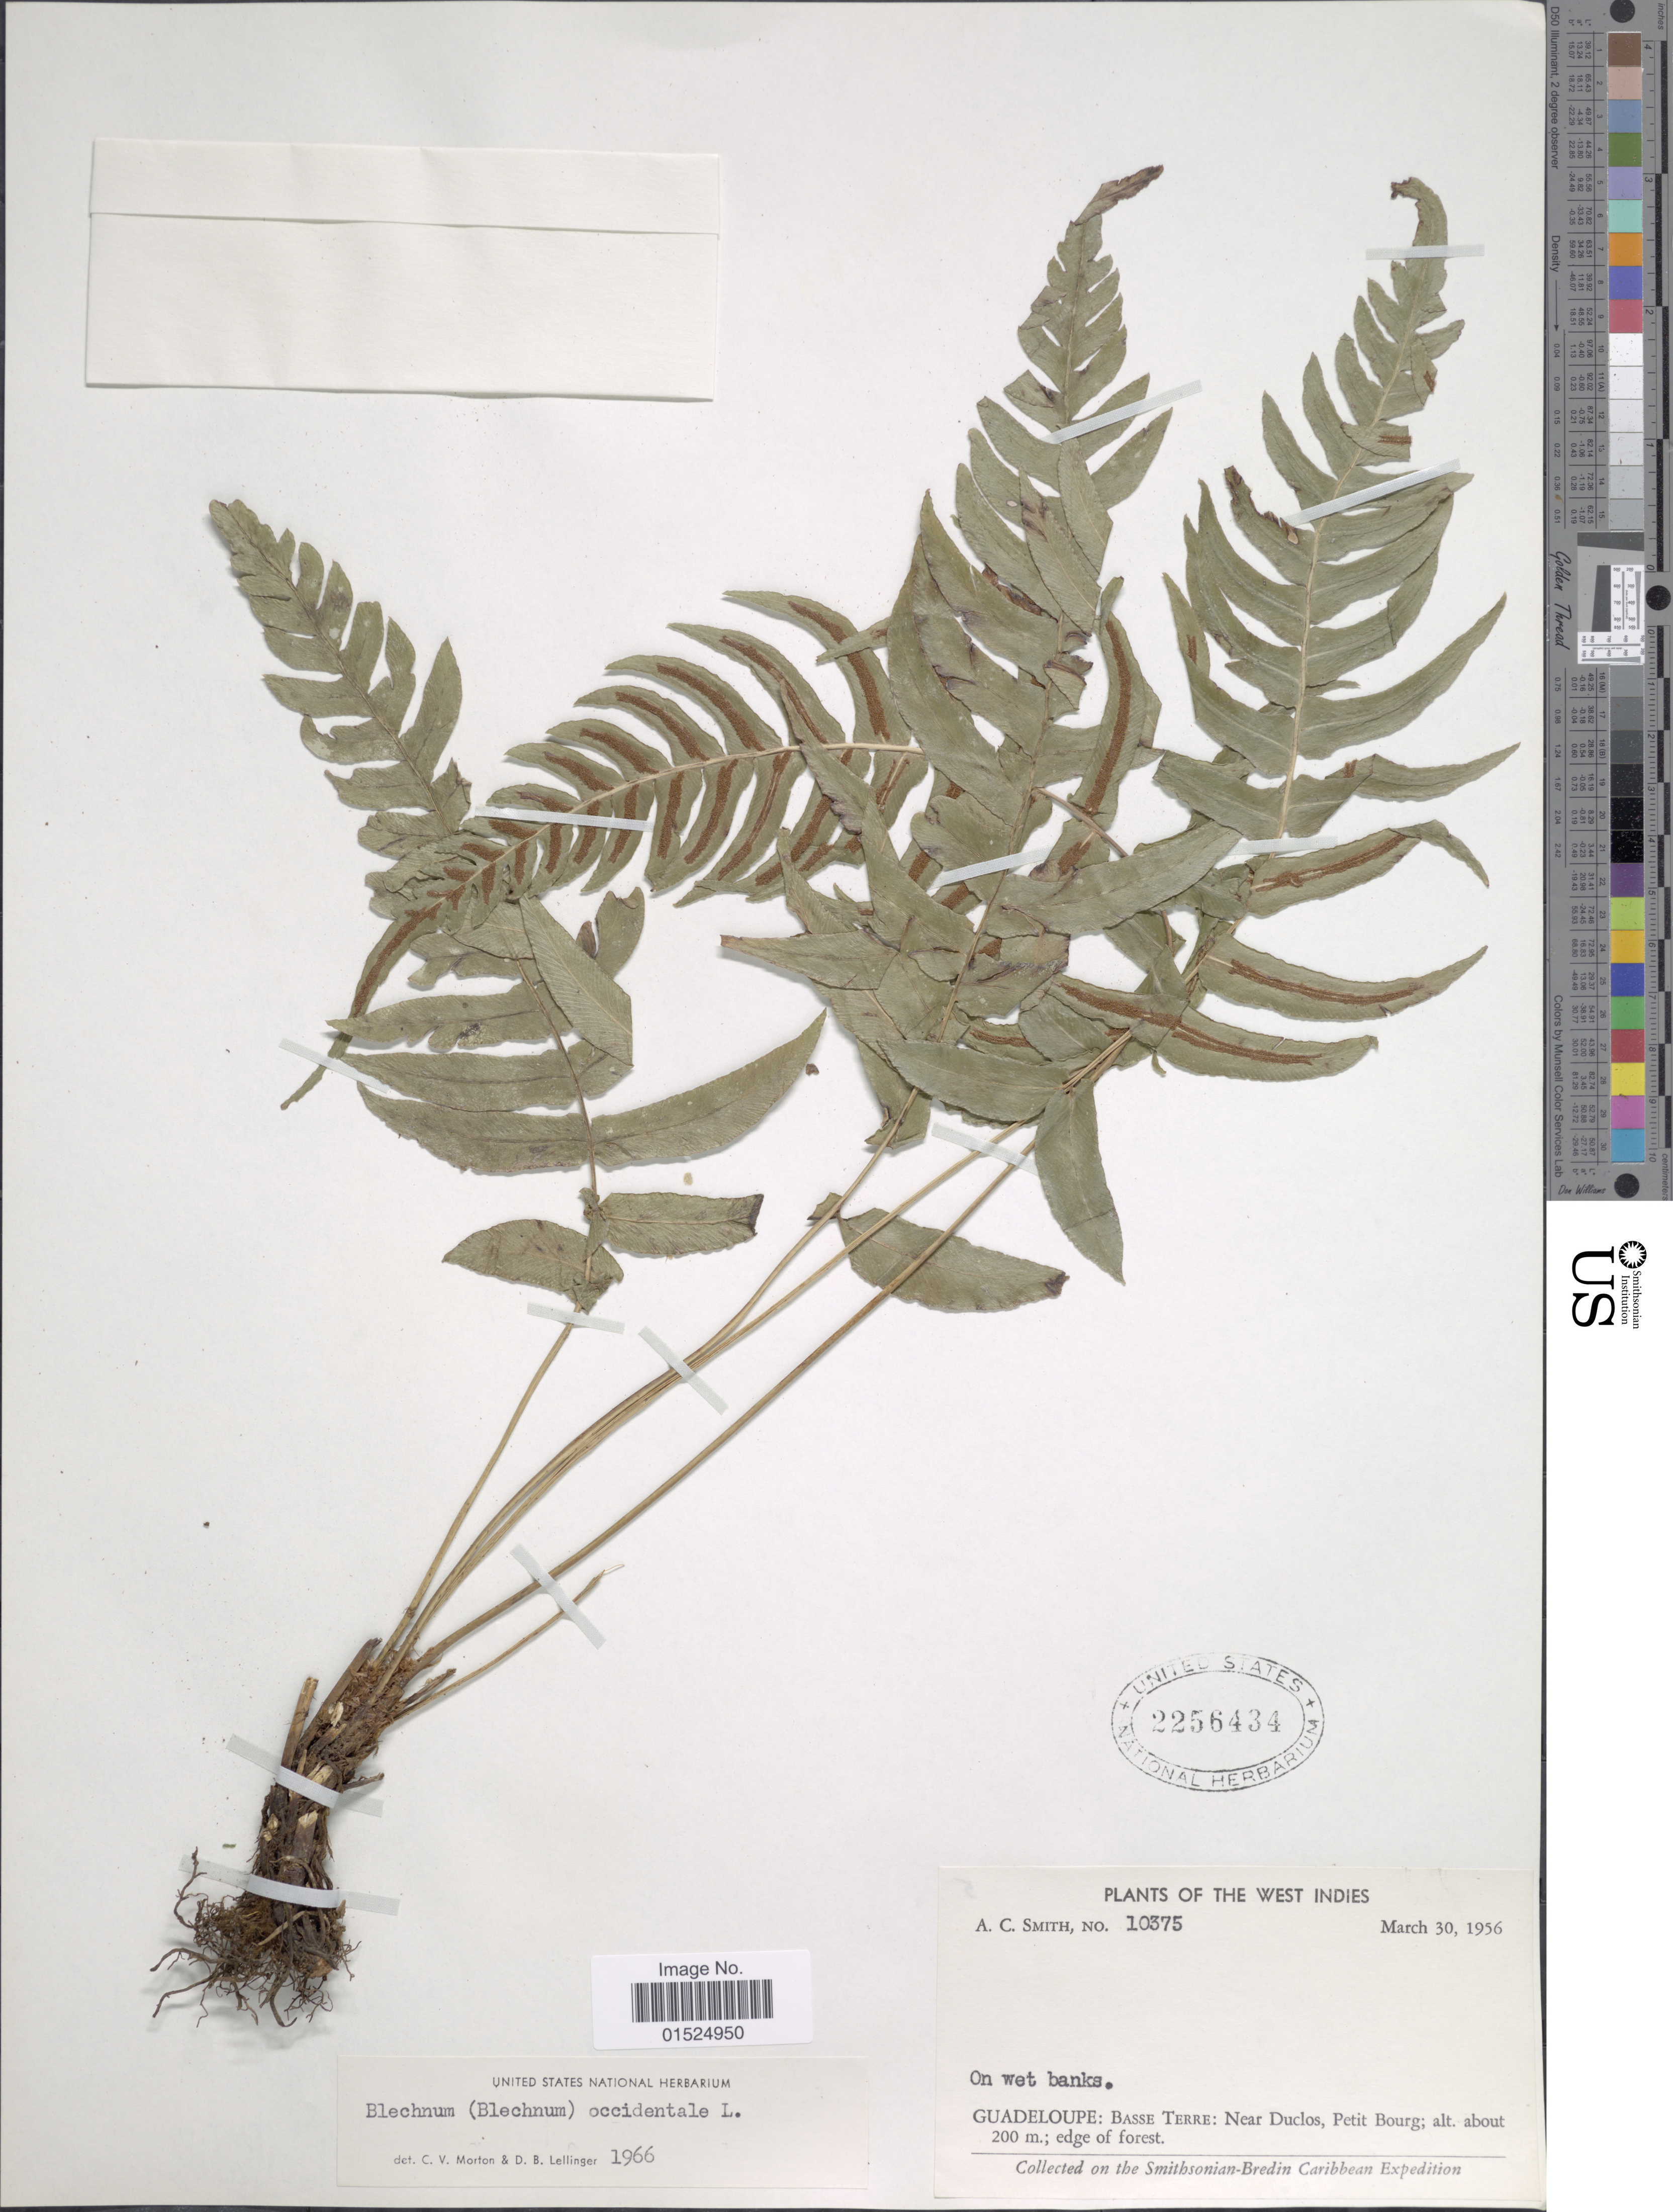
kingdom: Plantae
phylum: Tracheophyta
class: Polypodiopsida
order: Polypodiales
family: Blechnaceae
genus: Blechnum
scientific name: Blechnum occidentale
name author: L.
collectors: A. C. Smith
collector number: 10375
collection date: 1956-03-30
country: Guadeloupe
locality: Basse Terre: Near Duclos, Petit Bourg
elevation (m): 200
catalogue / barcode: US 2256434